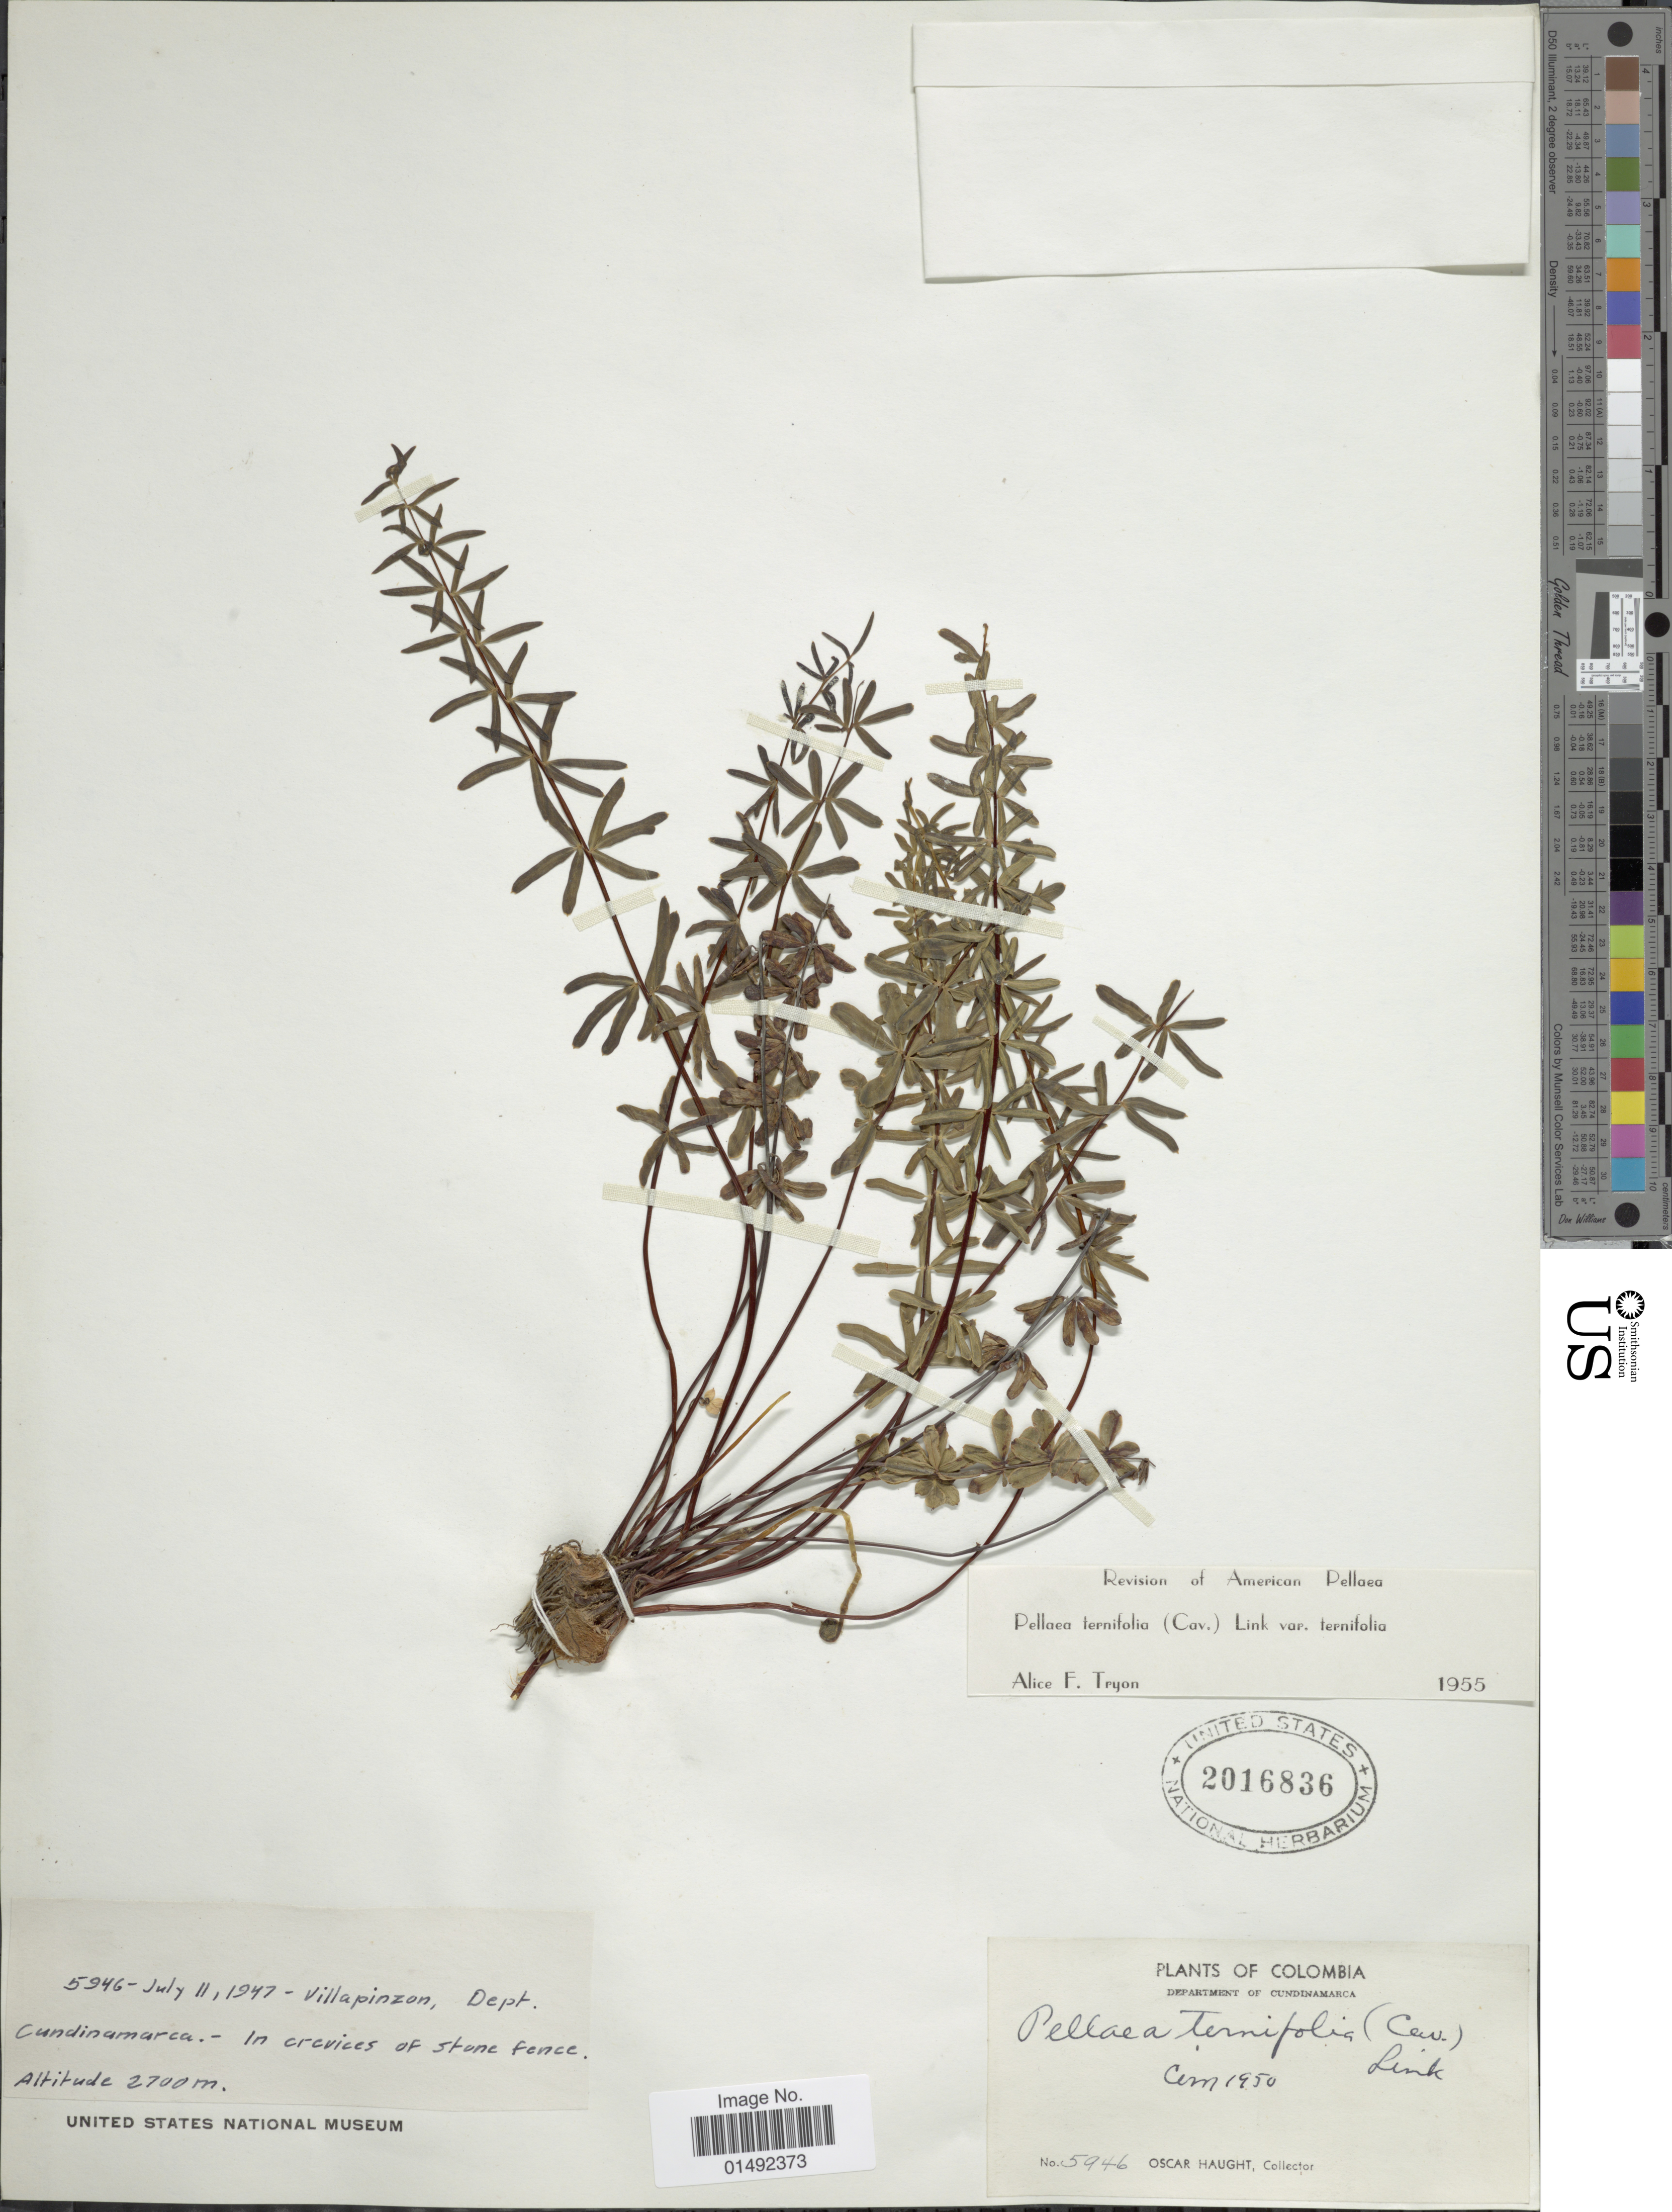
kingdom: Plantae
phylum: Tracheophyta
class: Polypodiopsida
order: Polypodiales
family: Pteridaceae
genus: Pellaea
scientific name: Pellaea ternifolia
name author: (Cav.) Link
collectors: O. L. Haught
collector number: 5946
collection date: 1947-07-11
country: Colombia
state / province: Cundinamarca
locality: Villapinzon, Dept. Cundinamarca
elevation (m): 2700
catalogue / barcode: US 2016836